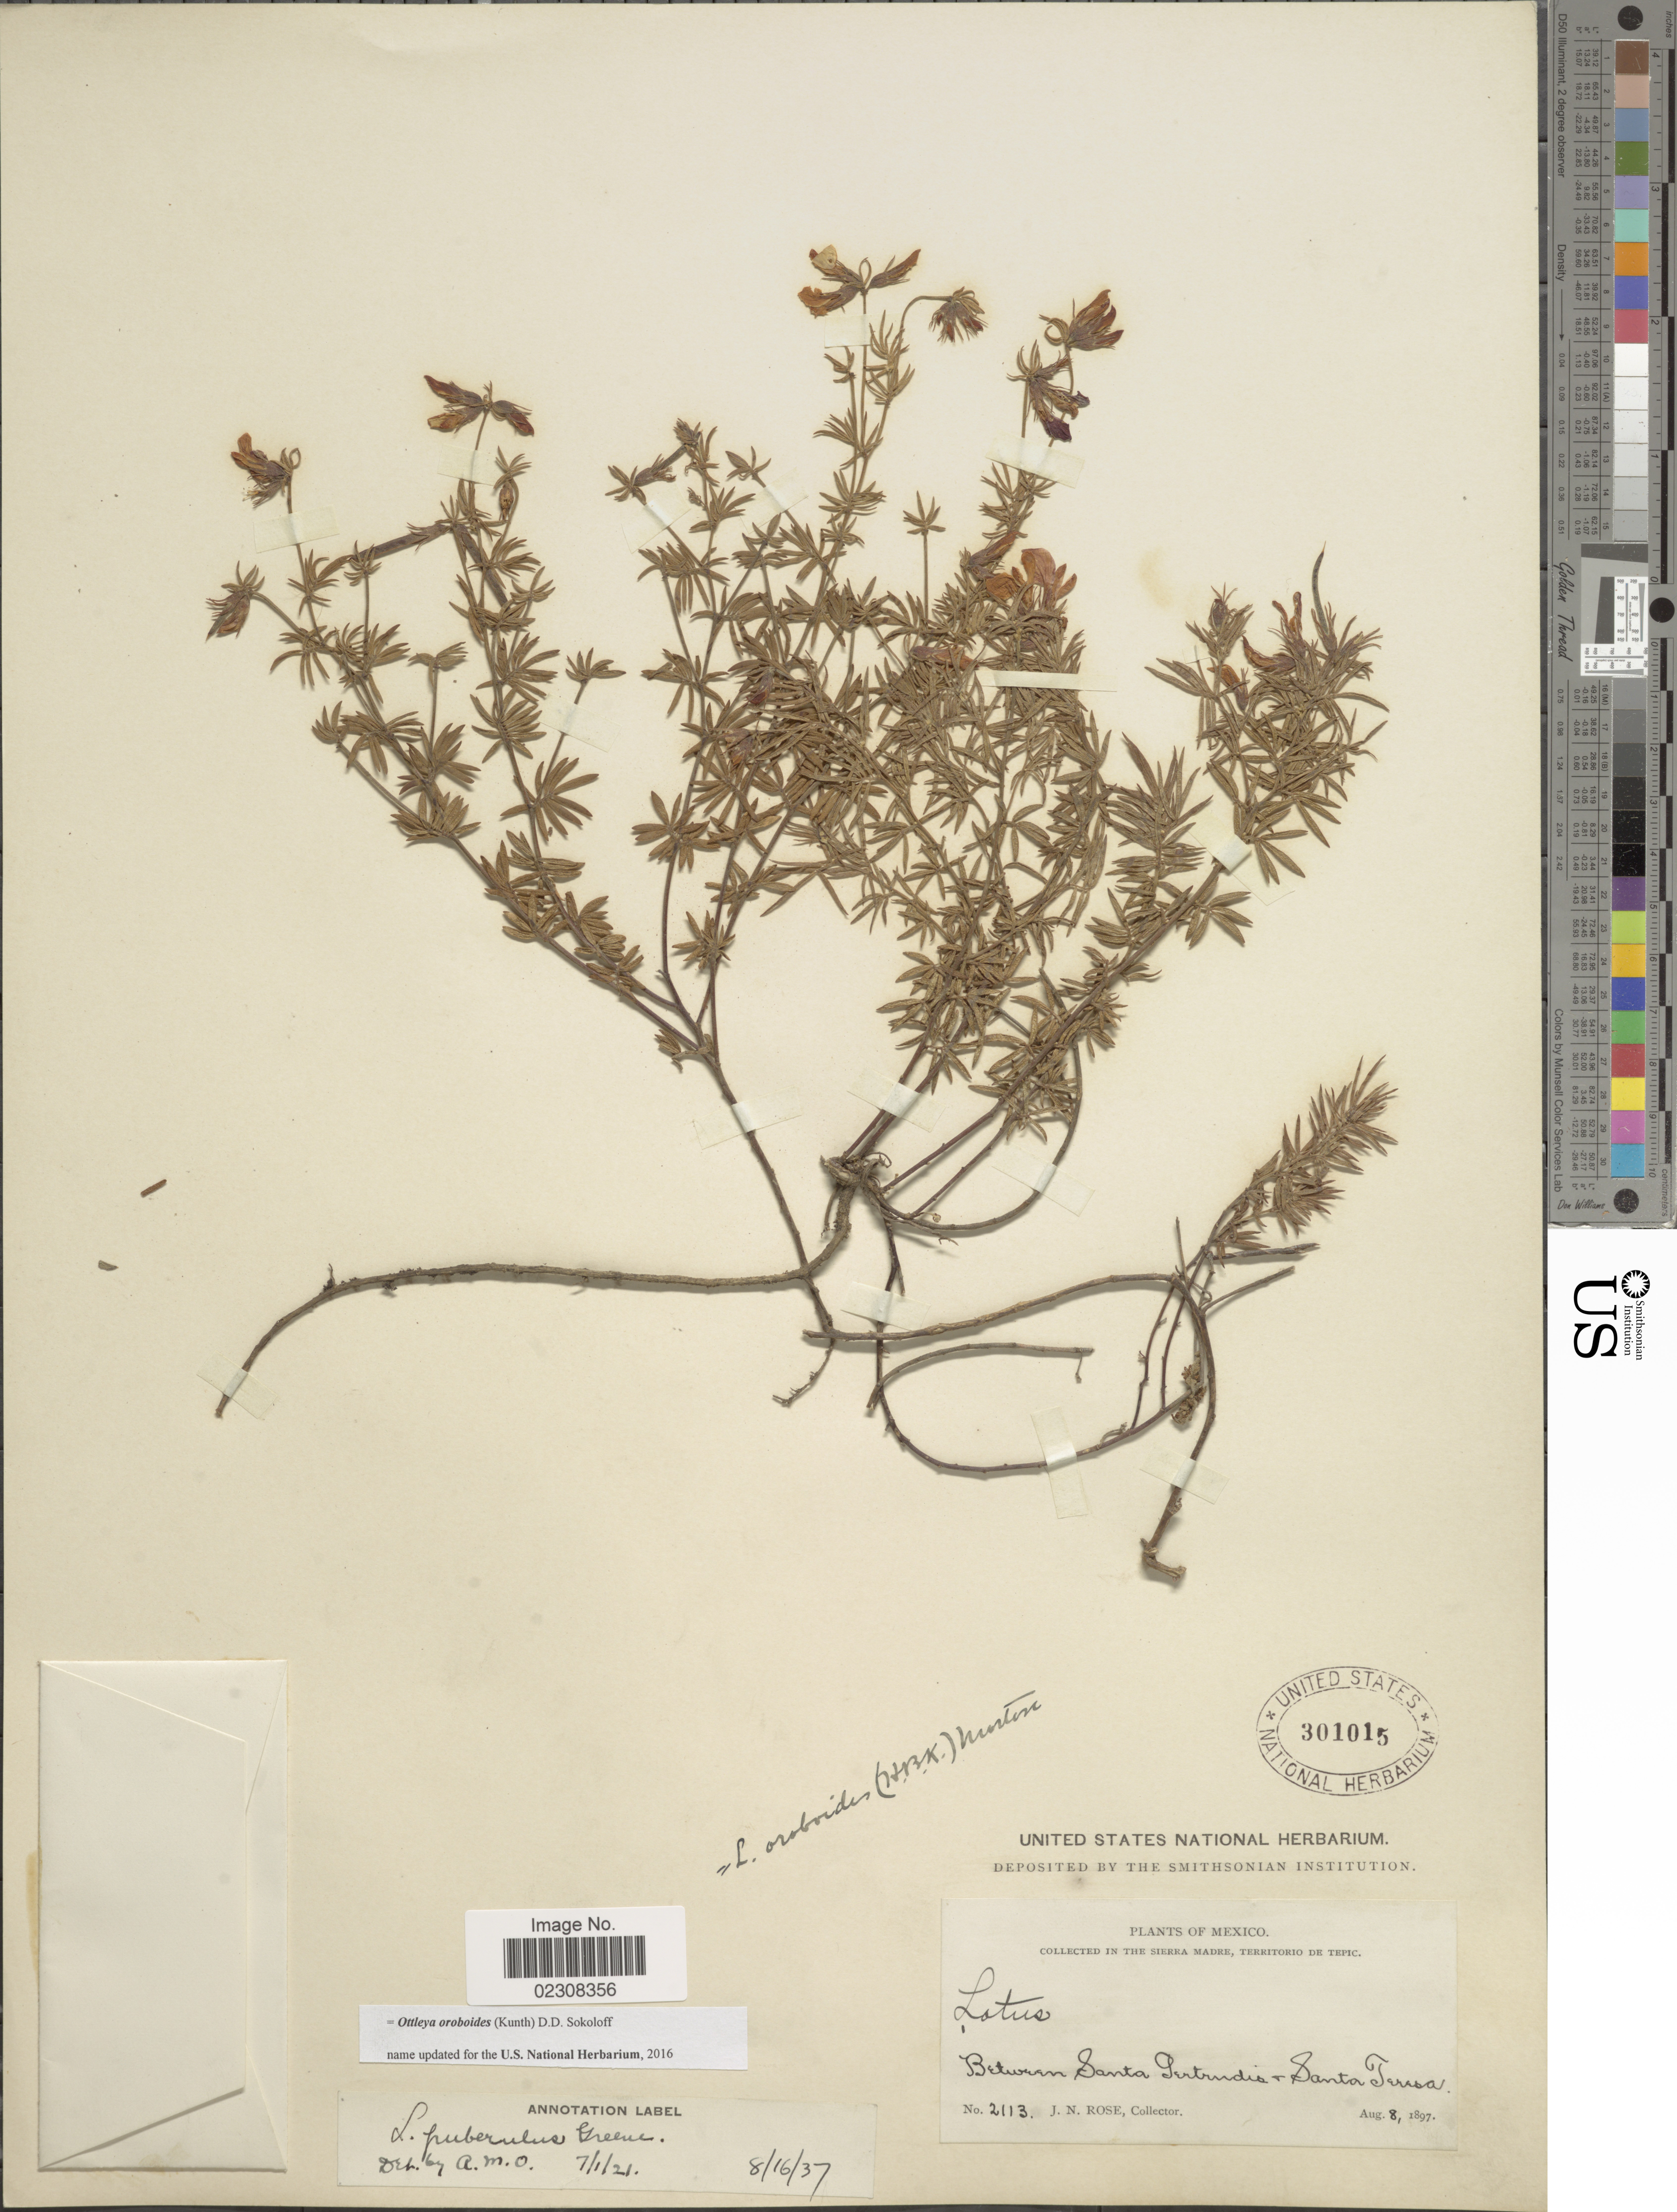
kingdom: Plantae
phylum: Tracheophyta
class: Magnoliopsida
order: Fabales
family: Fabaceae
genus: Ottleya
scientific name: Ottleya oroboides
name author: (Kunth) D.D. Sokoloff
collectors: J. N. Rose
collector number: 2113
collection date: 1897-08-08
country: Mexico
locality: In the Sierra Madre, Territorio de Tepic, Between Santa Pertndio + Santa Teresa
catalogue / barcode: US 301015